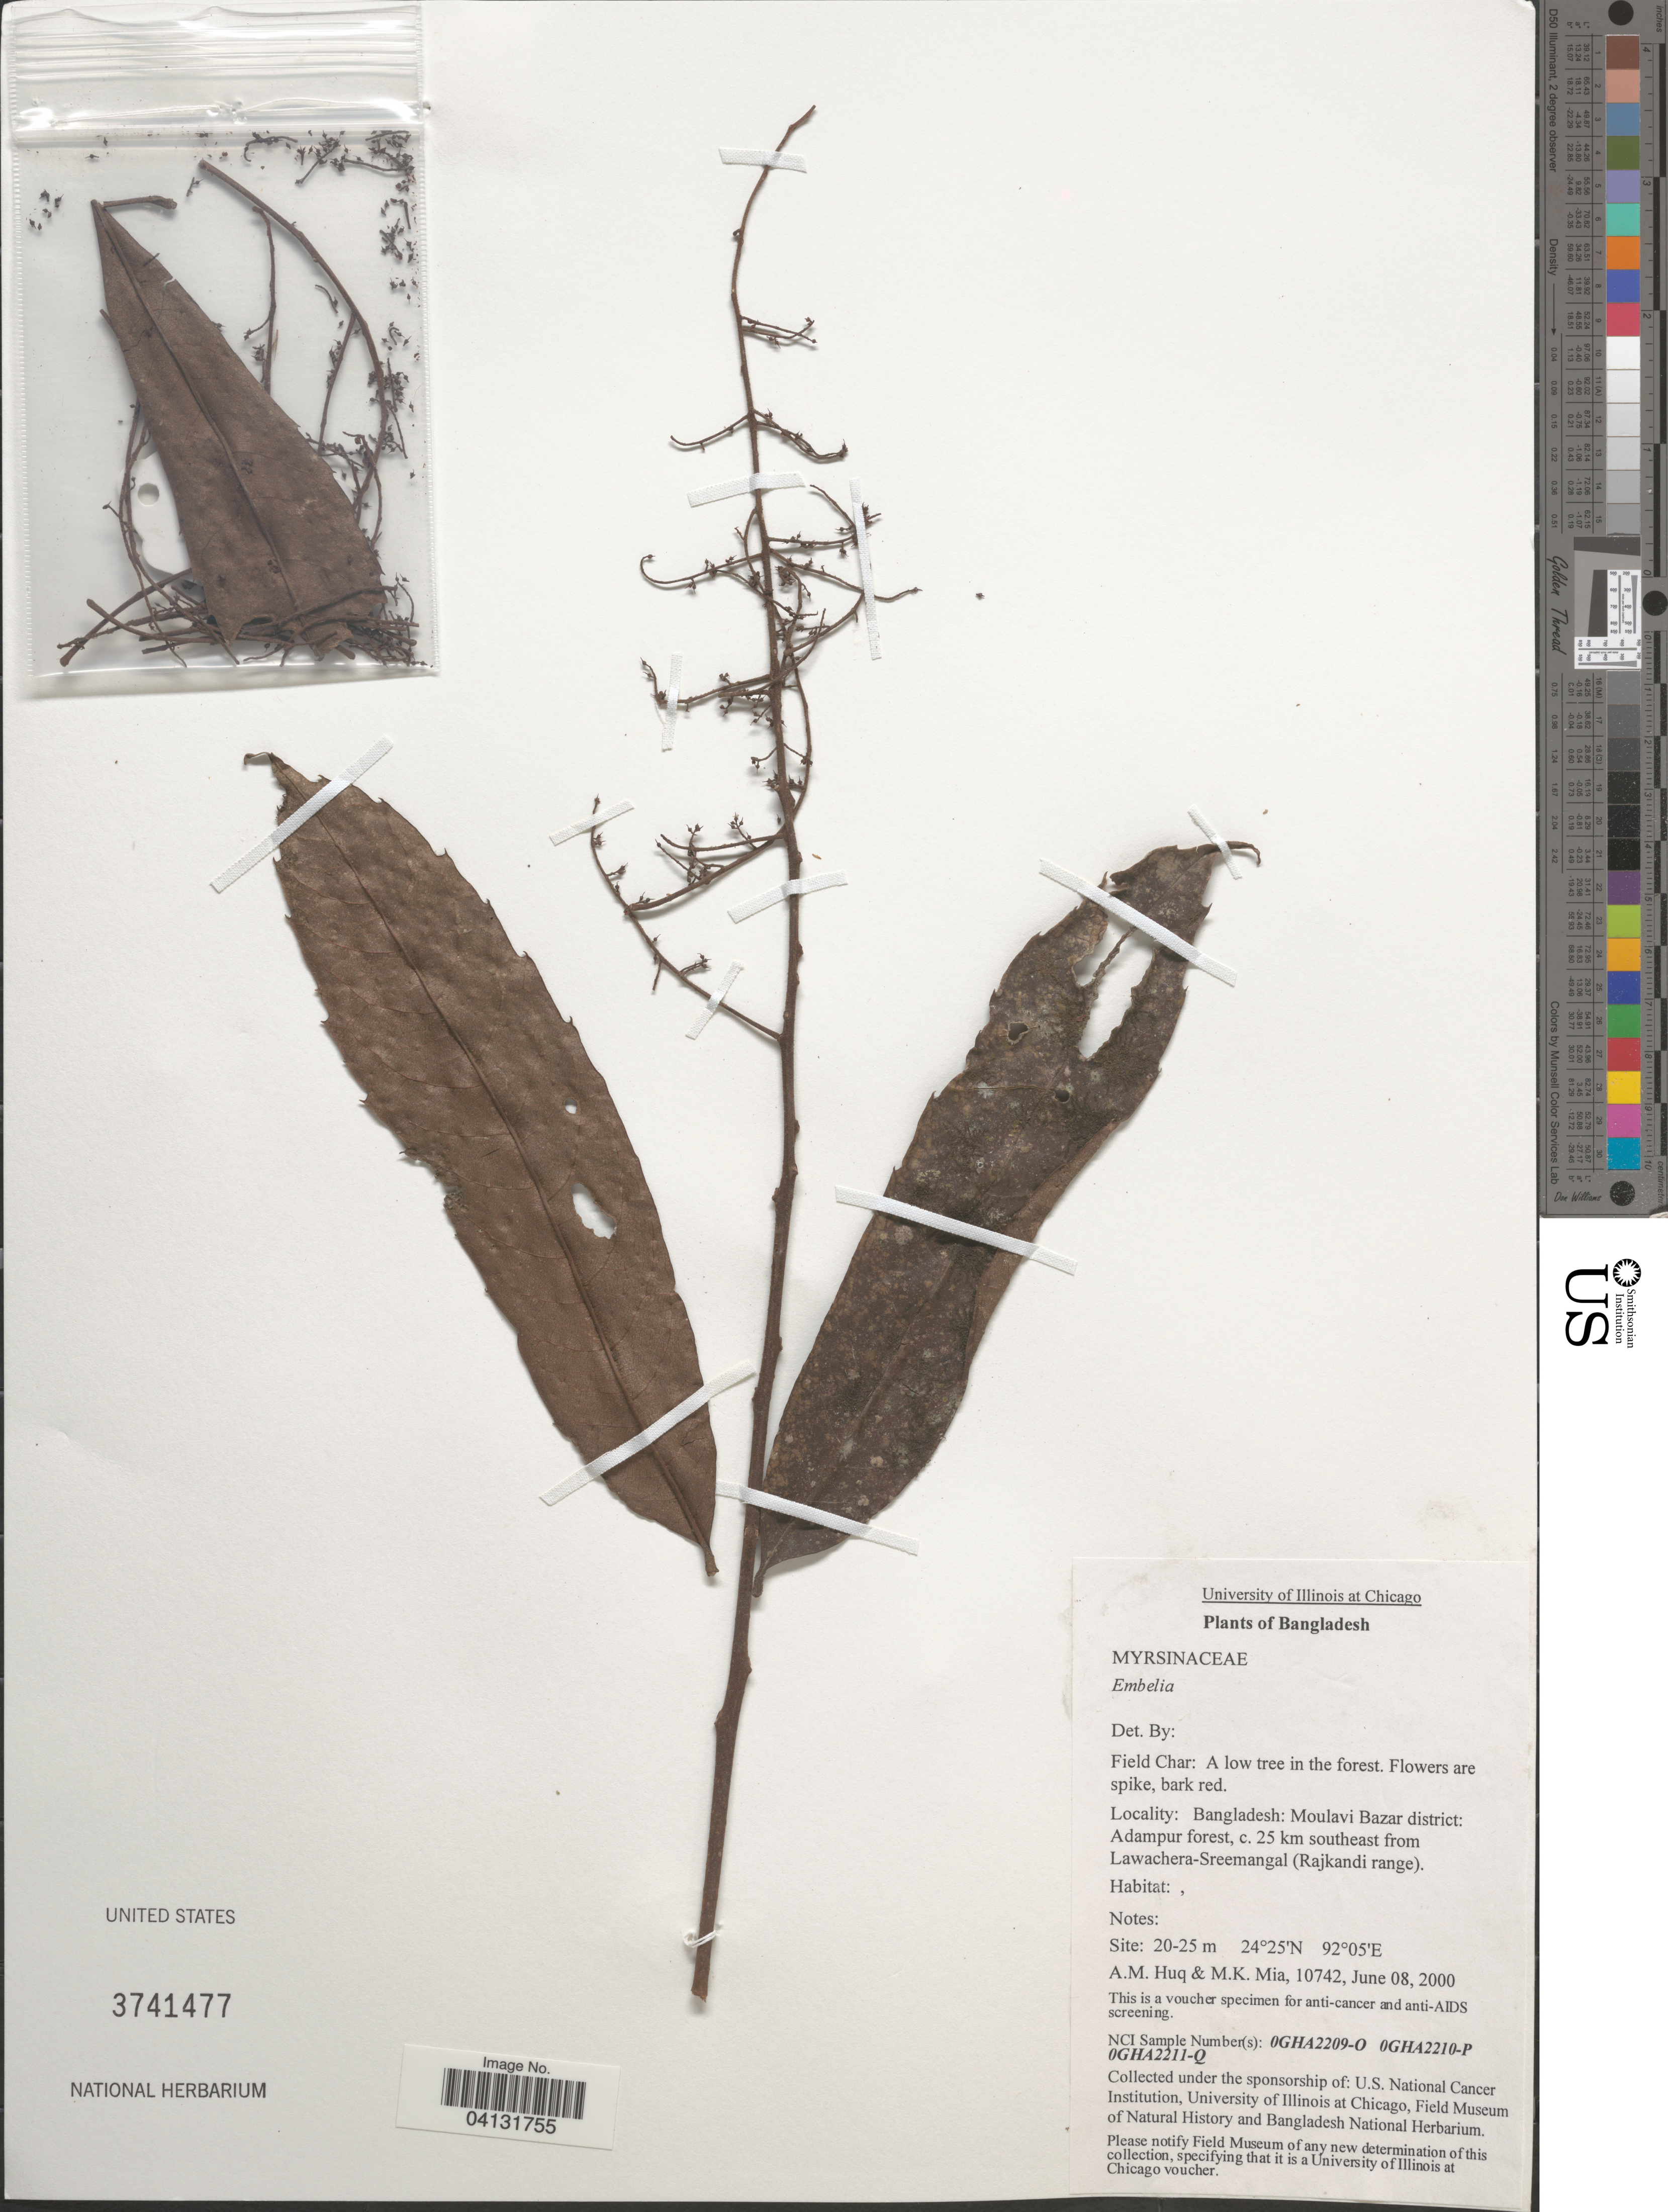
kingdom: Plantae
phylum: Tracheophyta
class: Magnoliopsida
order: Ericales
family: Primulaceae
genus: Embelia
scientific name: Embelia sp.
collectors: A. M. Huq & M. Mia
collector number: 10742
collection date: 2000-06-08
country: Bangladesh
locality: Moulavi Bazar district: Adampur forest, c. 25 km southeast from Lawachera-Sreemangal (Rajkandi range).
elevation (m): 20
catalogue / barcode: US 3741477